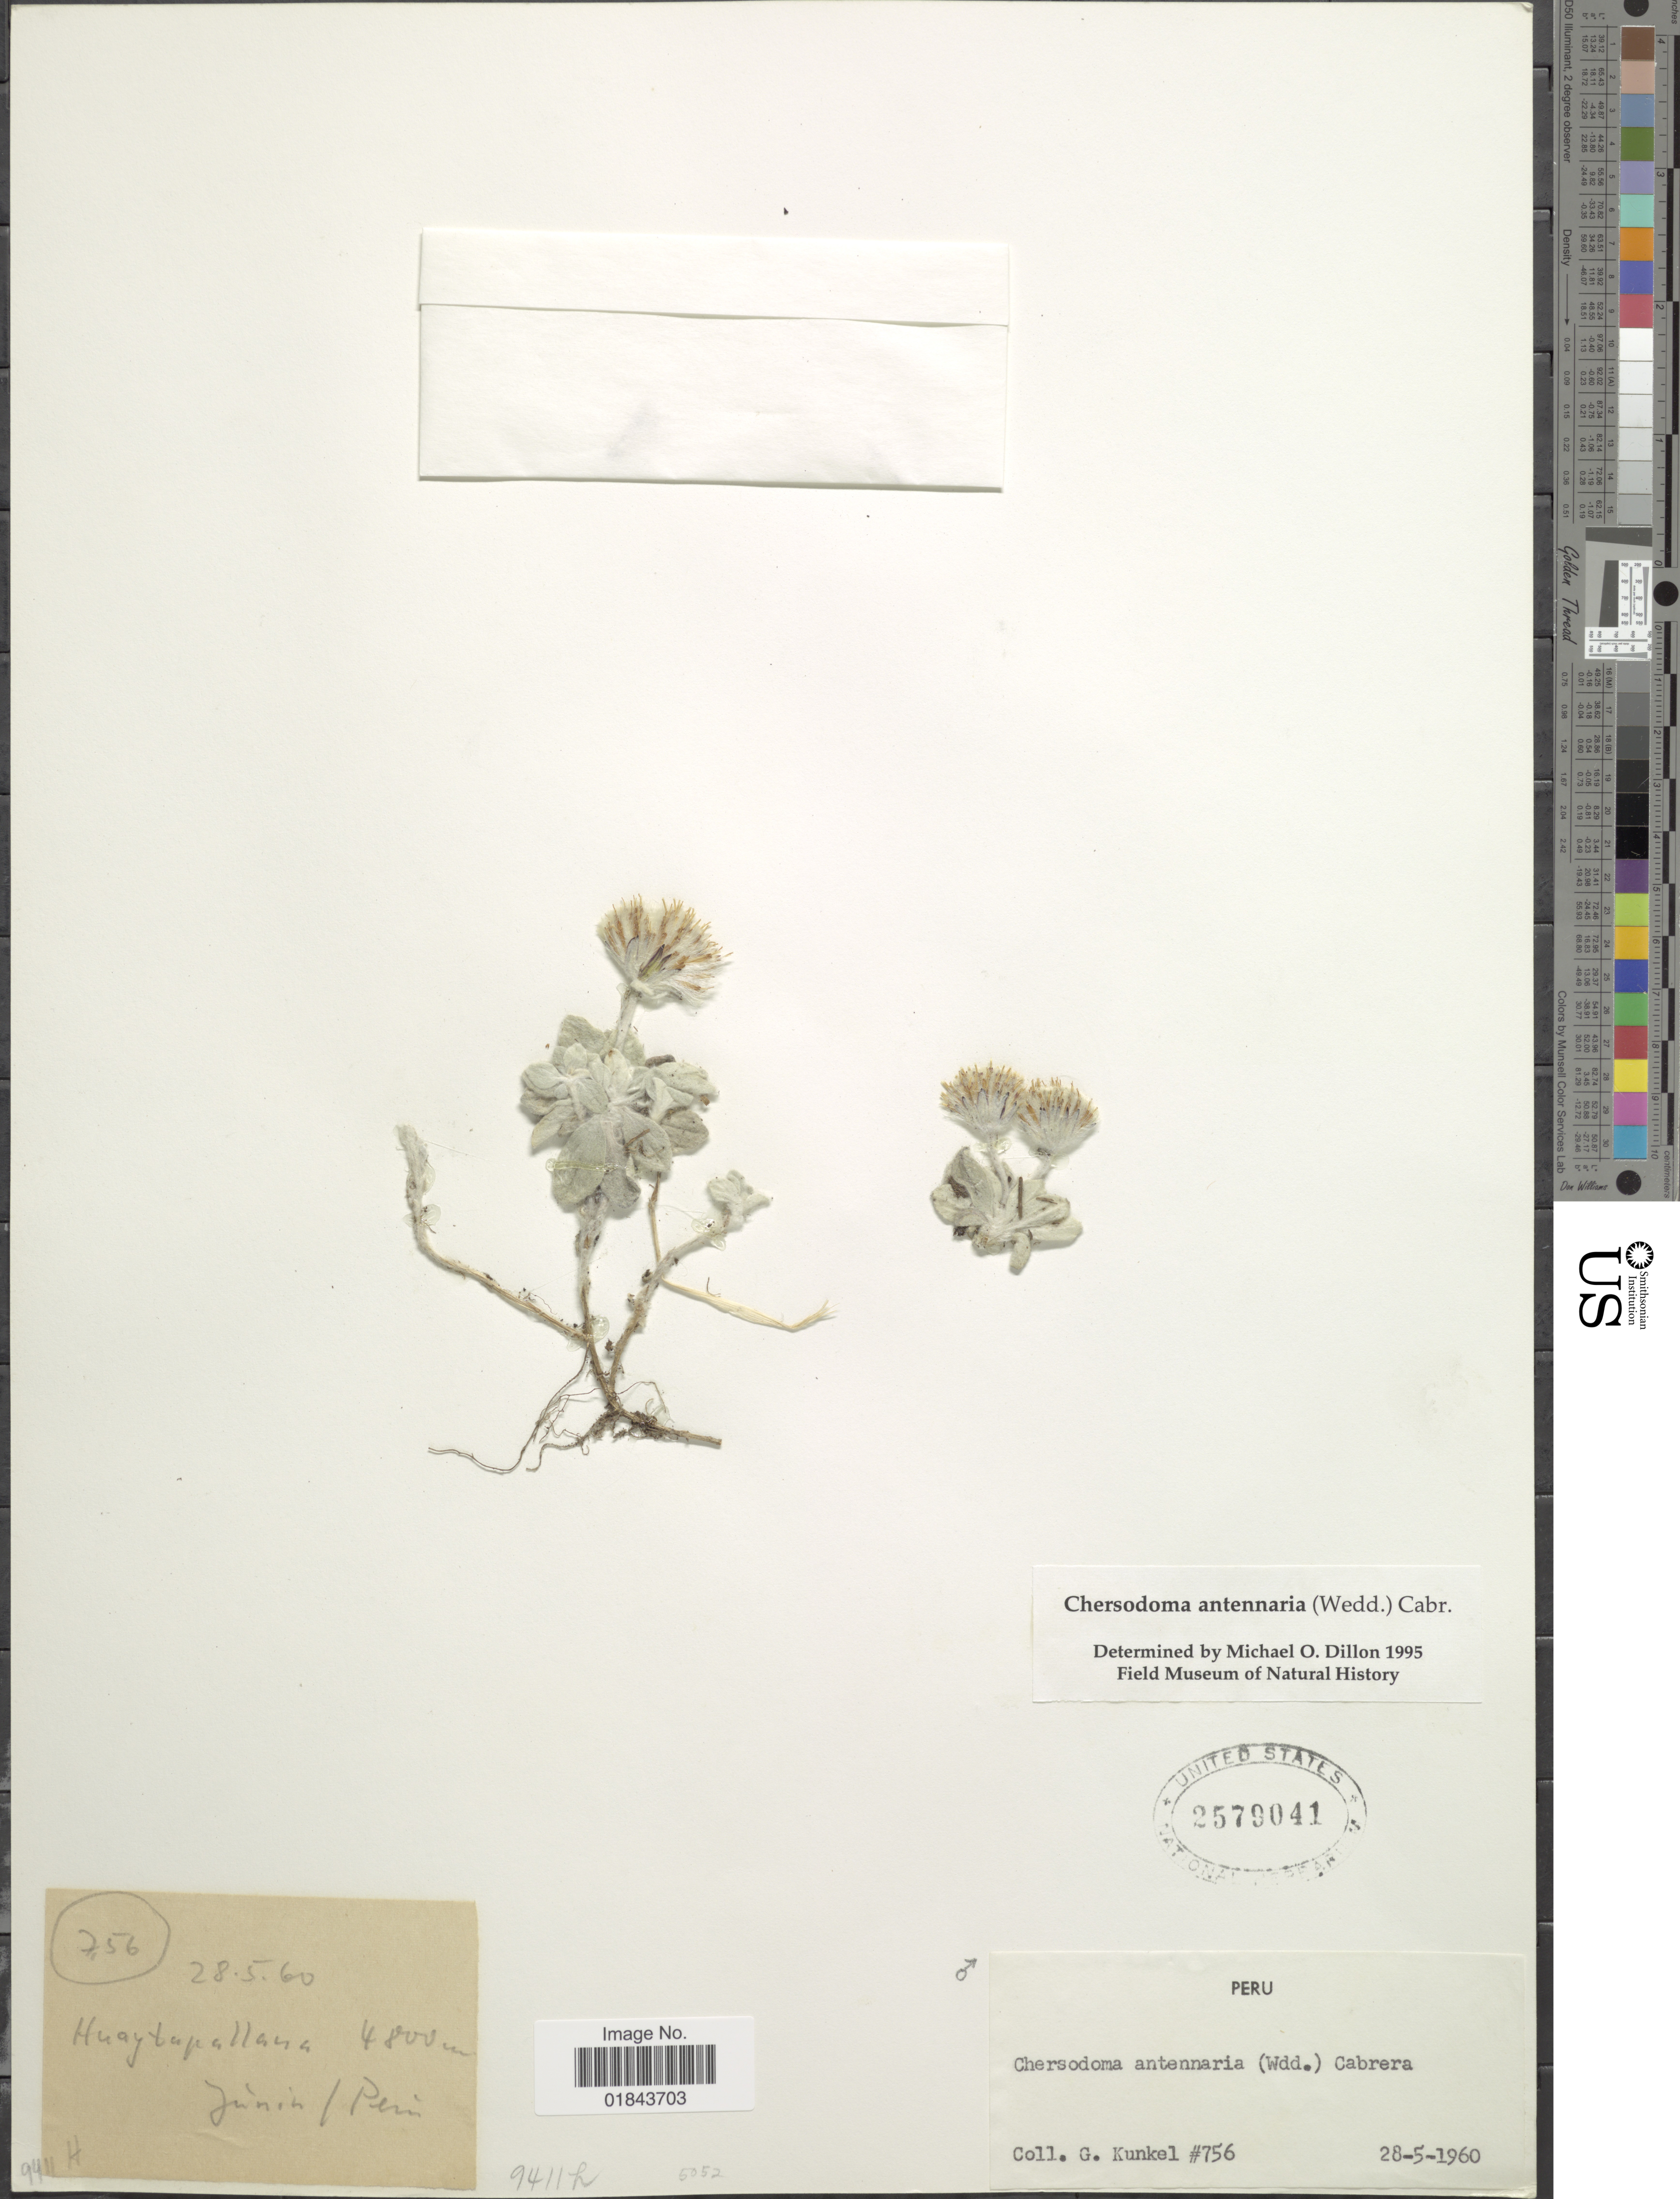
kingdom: Plantae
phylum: Tracheophyta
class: Magnoliopsida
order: Asterales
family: Asteraceae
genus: Chersodoma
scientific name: Chersodoma antennaria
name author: (Wedd.) Cabrera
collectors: G. Kunkel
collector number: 756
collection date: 1960-05-28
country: Peru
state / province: Junín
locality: Huaytapallana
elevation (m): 4800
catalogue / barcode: US 2579041